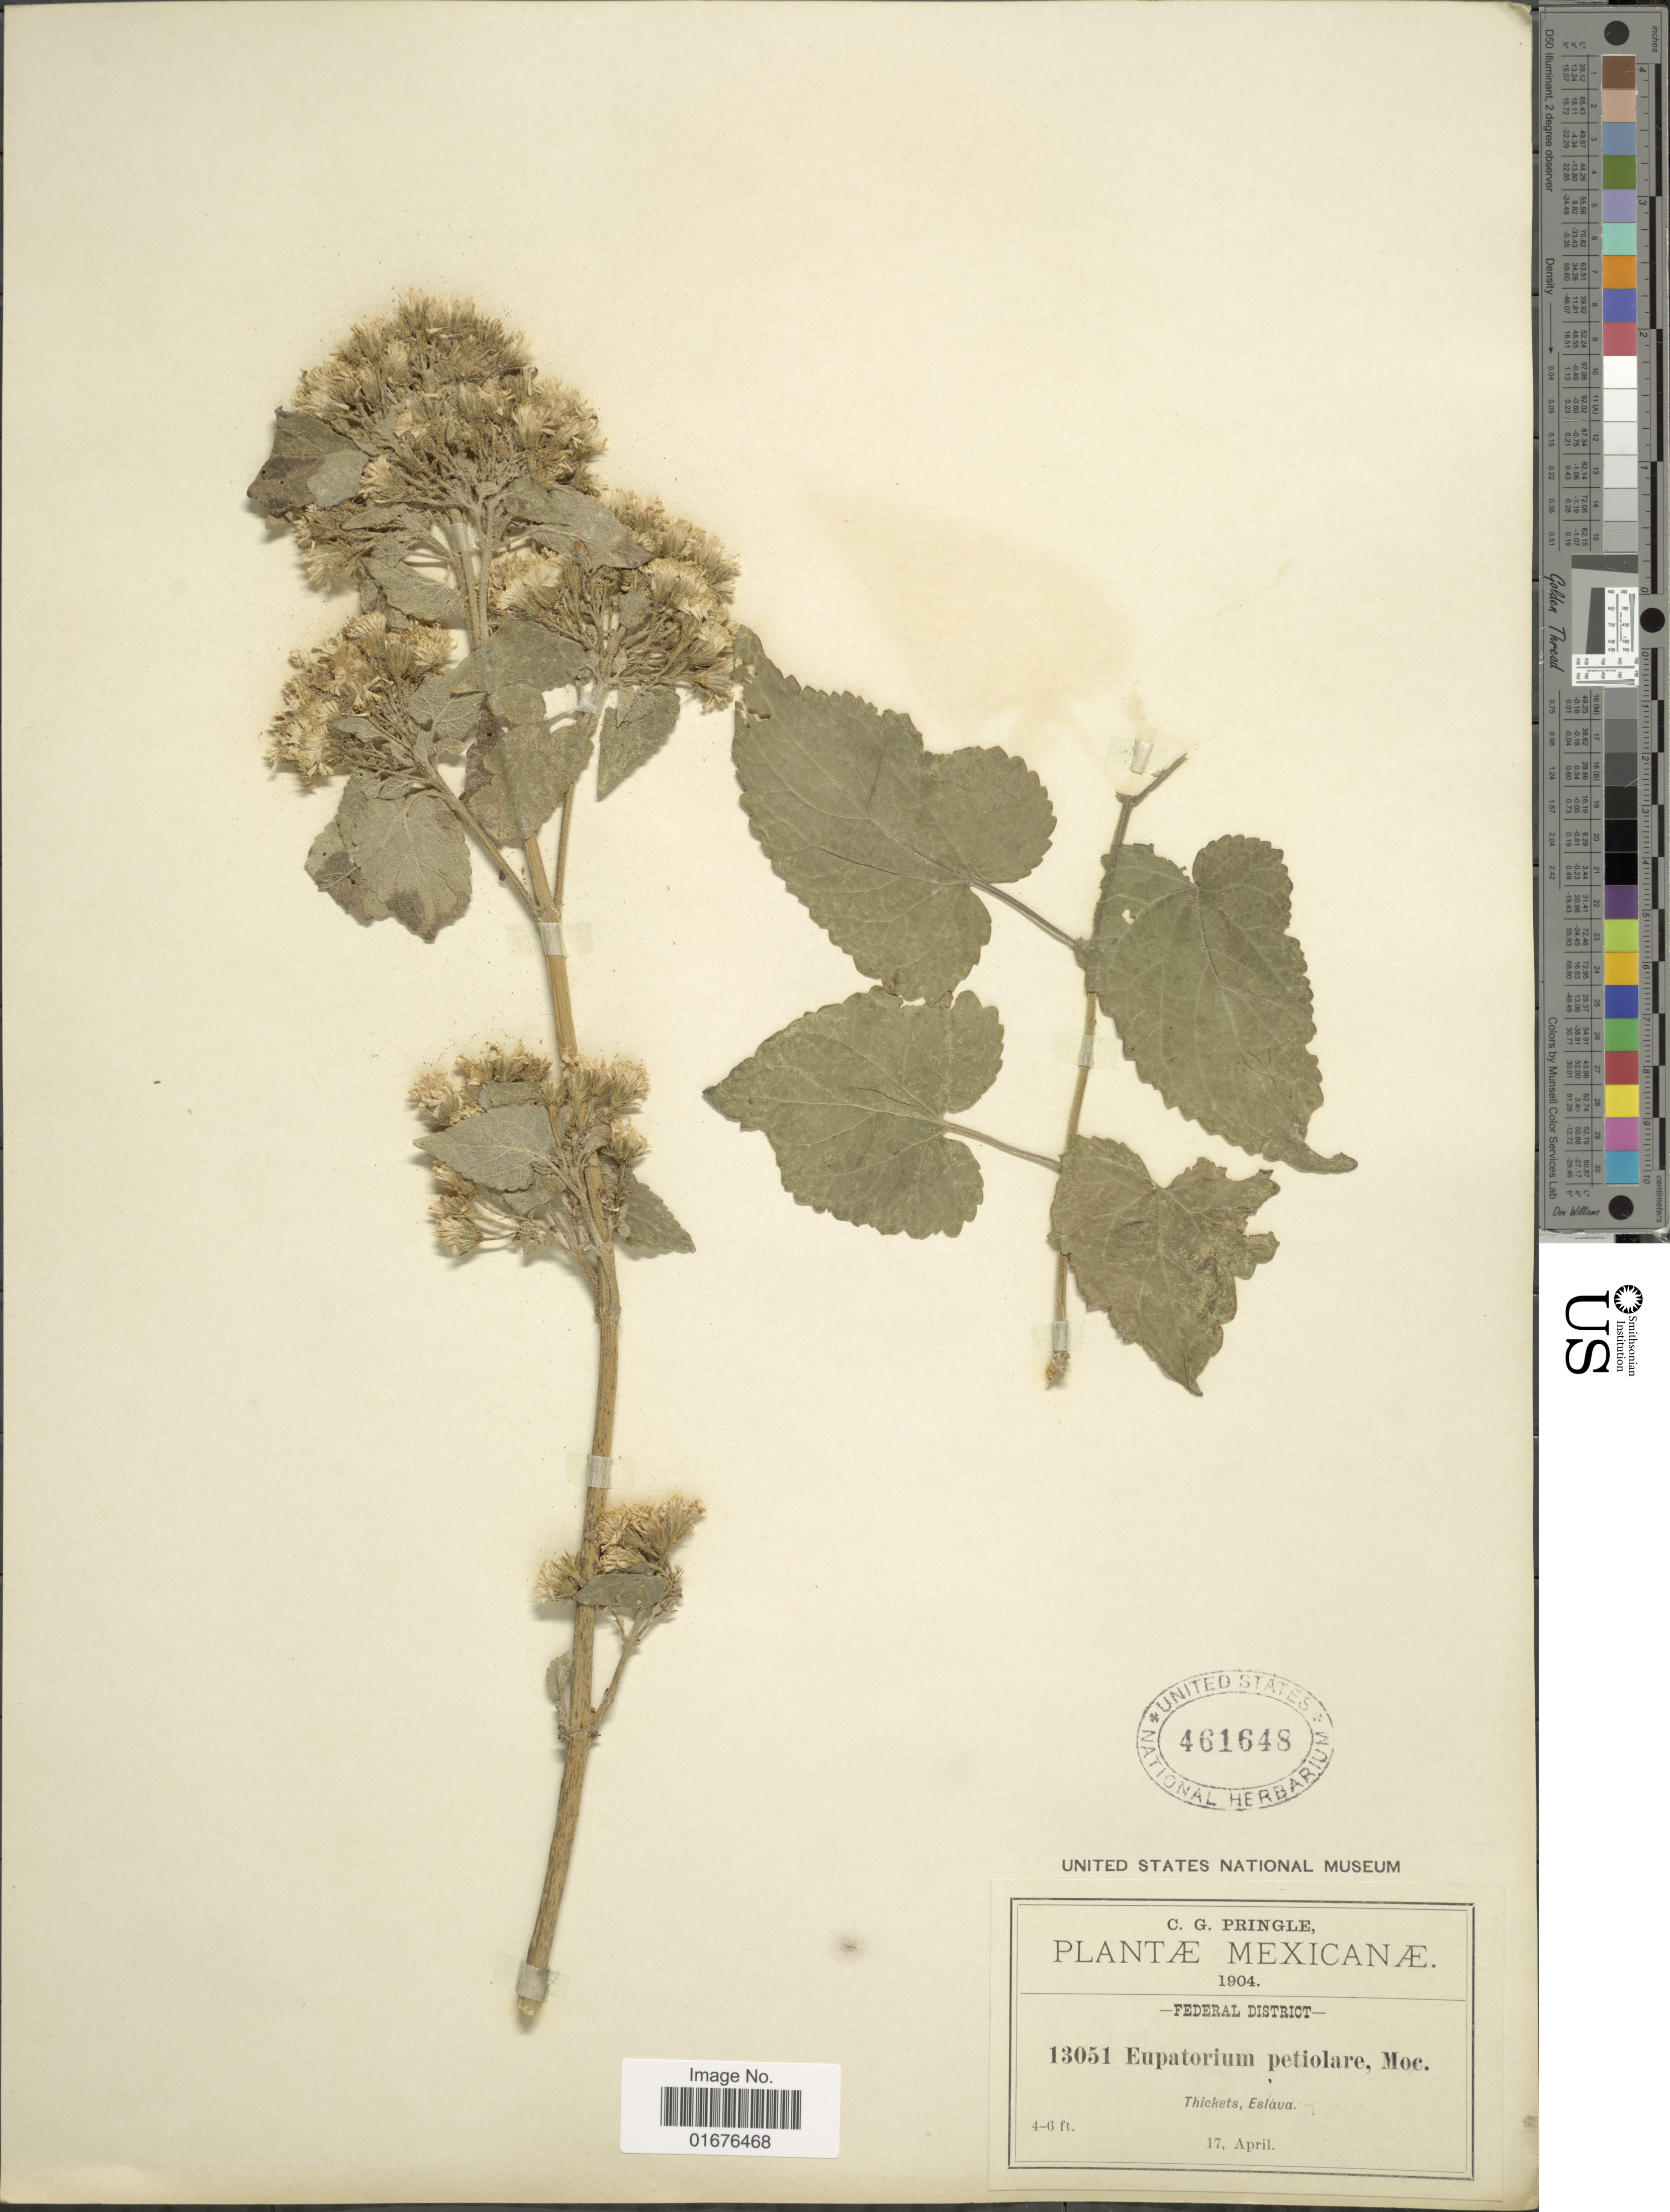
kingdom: Plantae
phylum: Tracheophyta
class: Magnoliopsida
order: Asterales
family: Asteraceae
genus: Ageratina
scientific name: Ageratina petiolaris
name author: (Moc. & Sessé ex DC.) R.M. King & H. Rob.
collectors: C. G. Pringle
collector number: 13051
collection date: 1904-04-17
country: Mexico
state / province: Distrito Federal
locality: Thickets, Eslava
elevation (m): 1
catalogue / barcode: US 461648